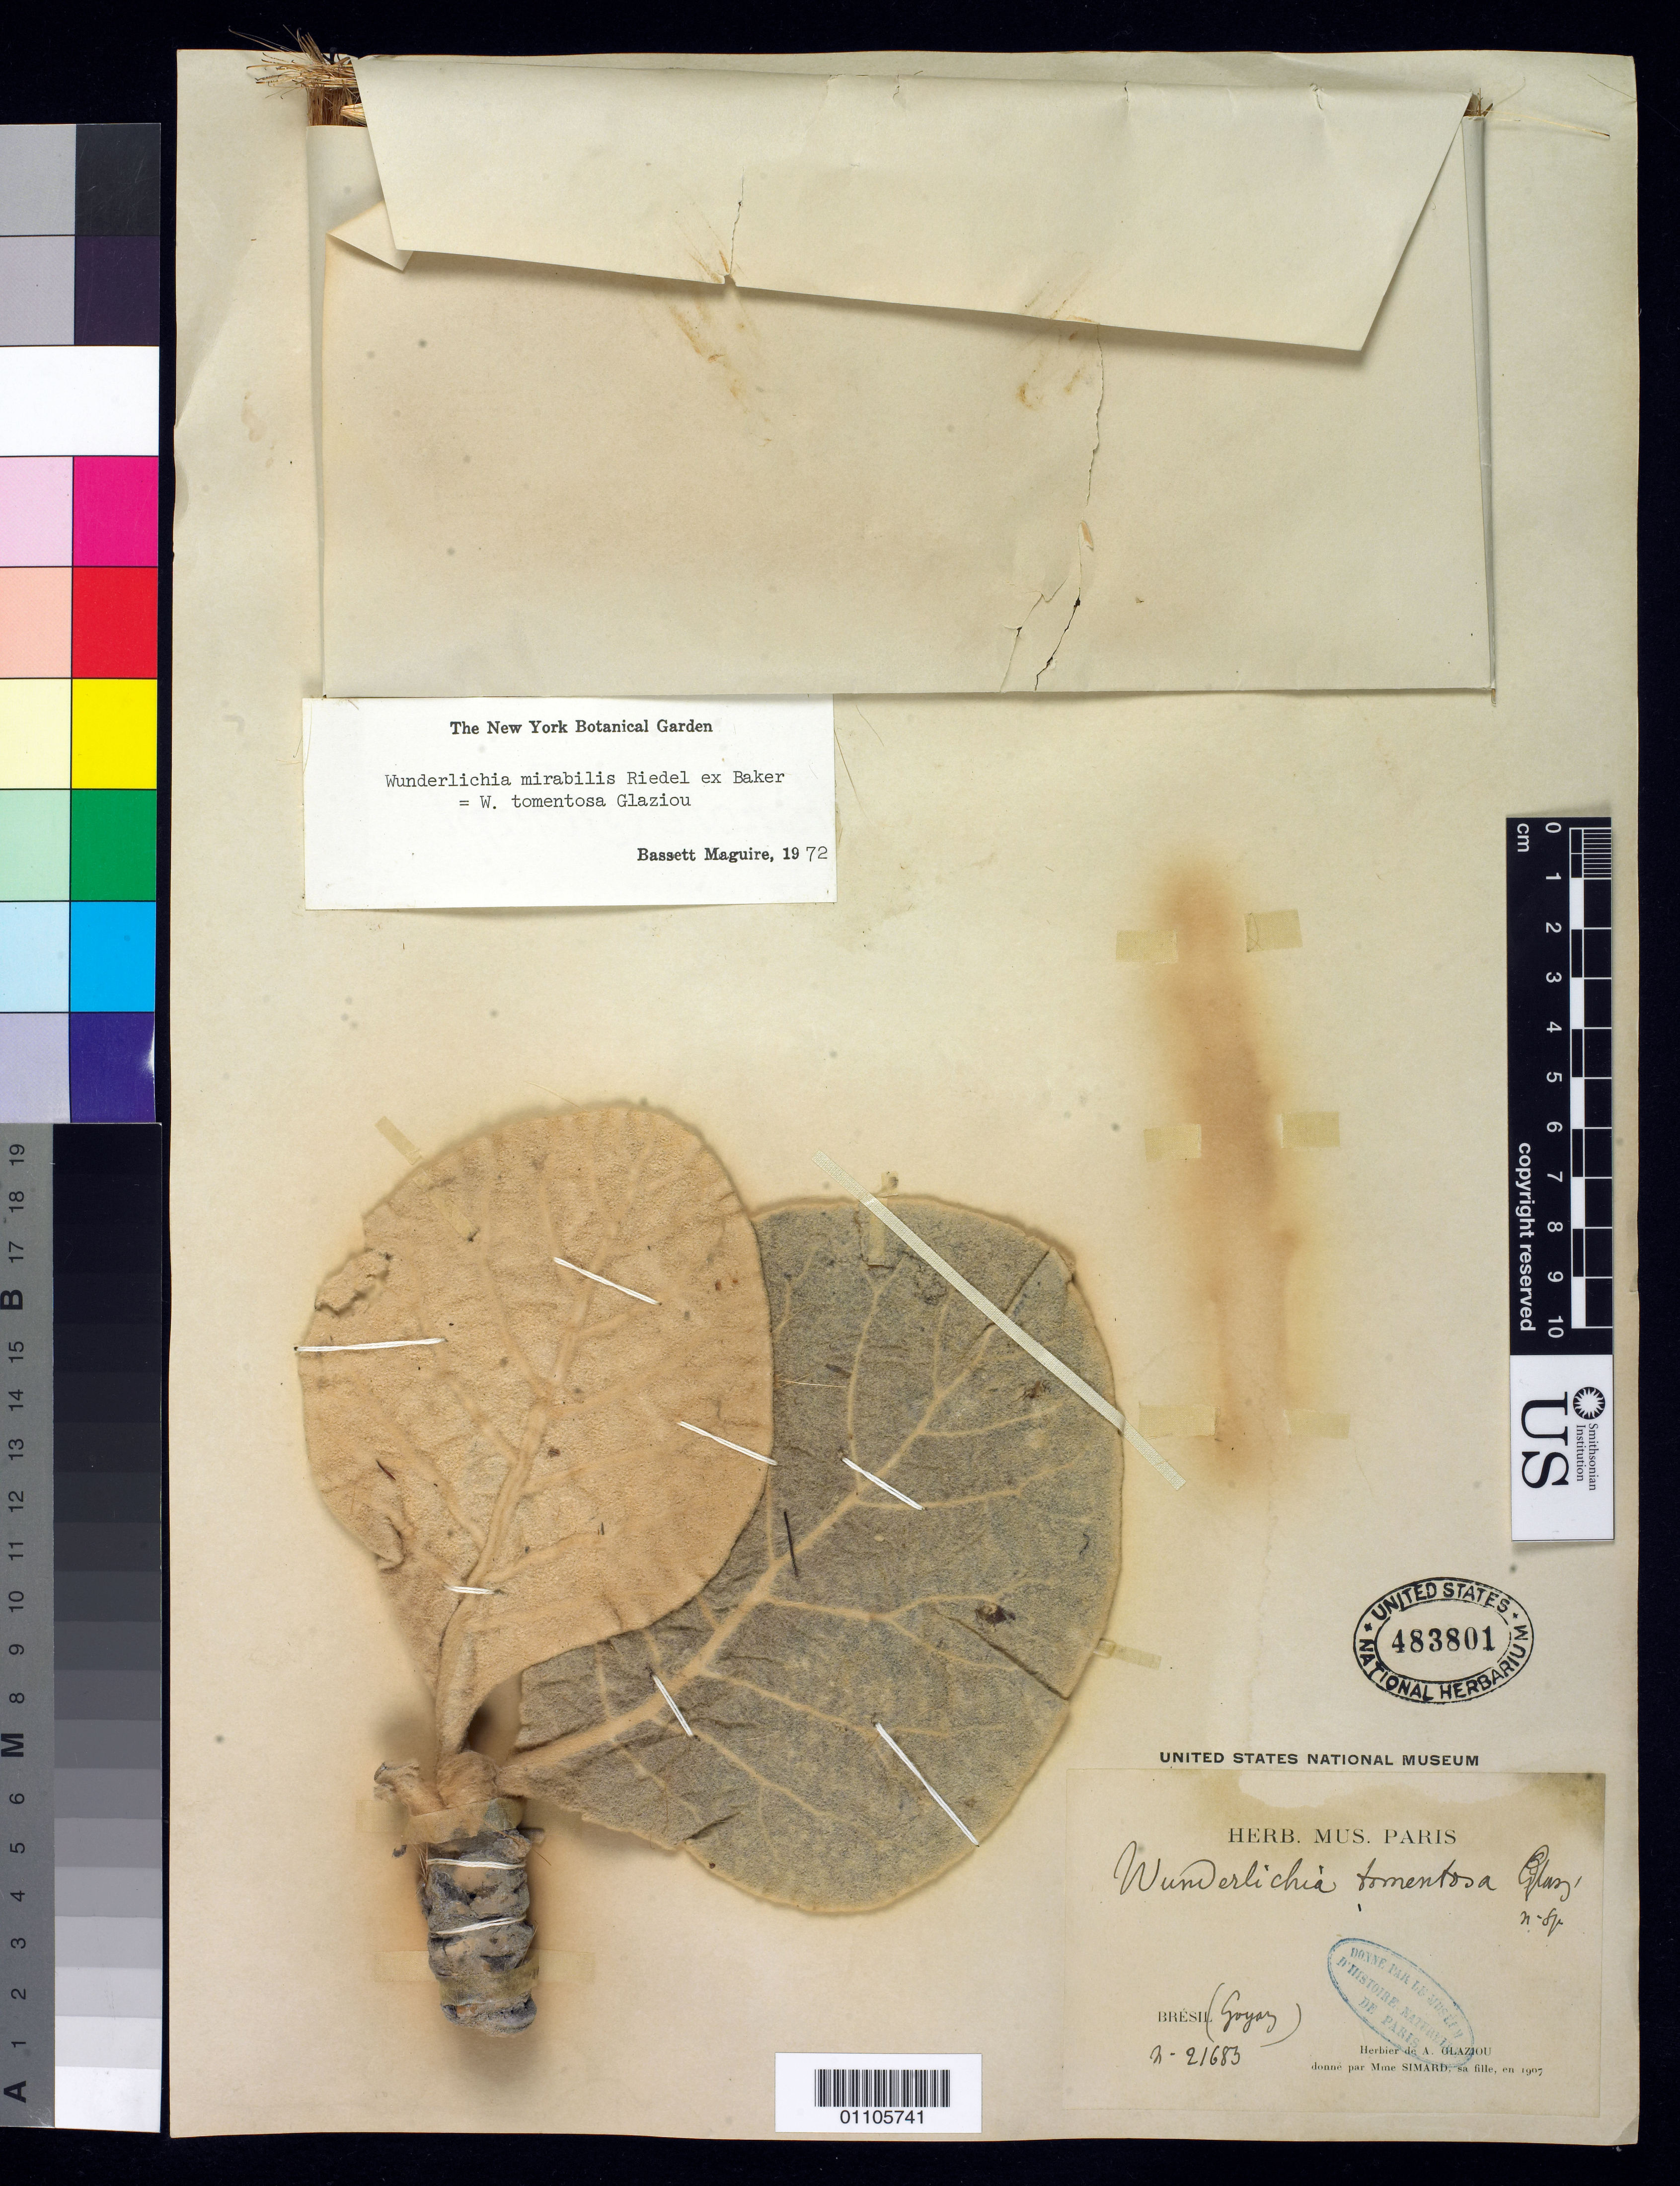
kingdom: Plantae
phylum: Tracheophyta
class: Magnoliopsida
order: Asterales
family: Asteraceae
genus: Wunderlichia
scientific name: Wunderlichia tomentosa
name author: Glaz.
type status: Syntype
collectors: A. F. M. Glaziou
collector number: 21683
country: Brazil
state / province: Goiás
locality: Goyaz.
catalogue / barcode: US 483801